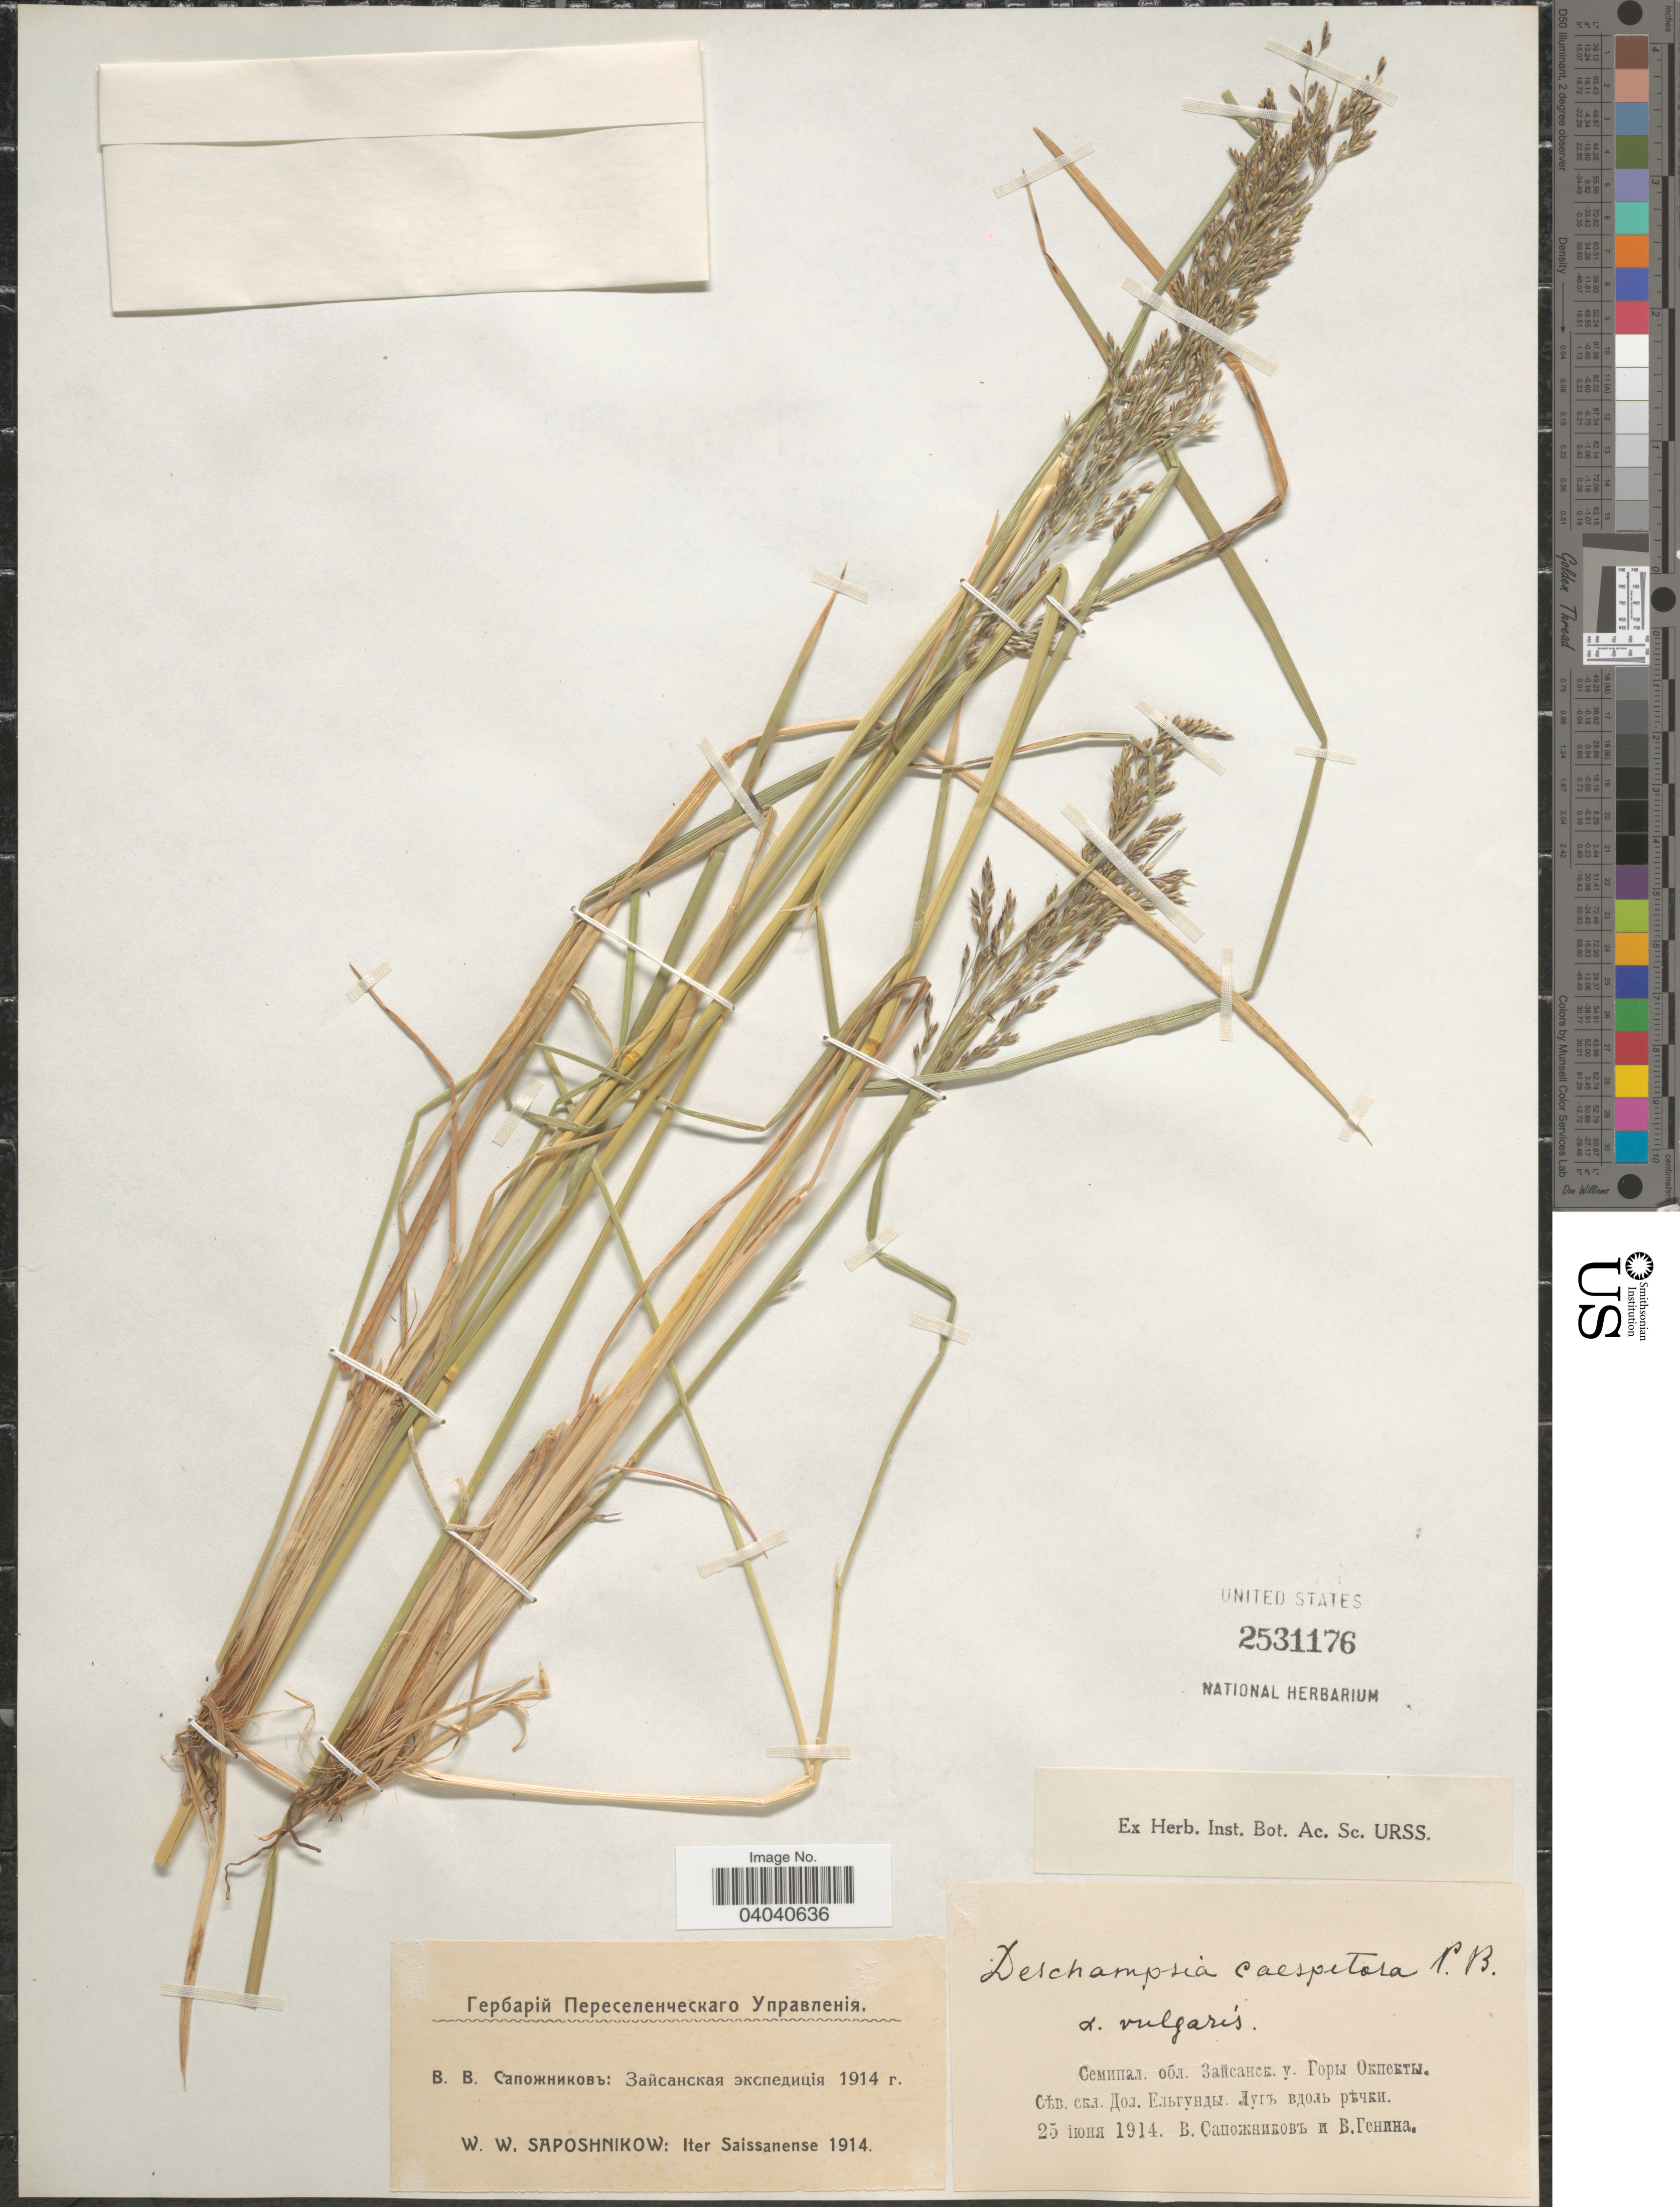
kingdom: Plantae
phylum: Tracheophyta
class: Liliopsida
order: Poales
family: Poaceae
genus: Deschampsia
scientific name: Deschampsia cespitosa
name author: (L.) P. Beauv.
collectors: W. Saposhnikow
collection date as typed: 25 x 1914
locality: Iter Saissanense. X.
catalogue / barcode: US 2531176